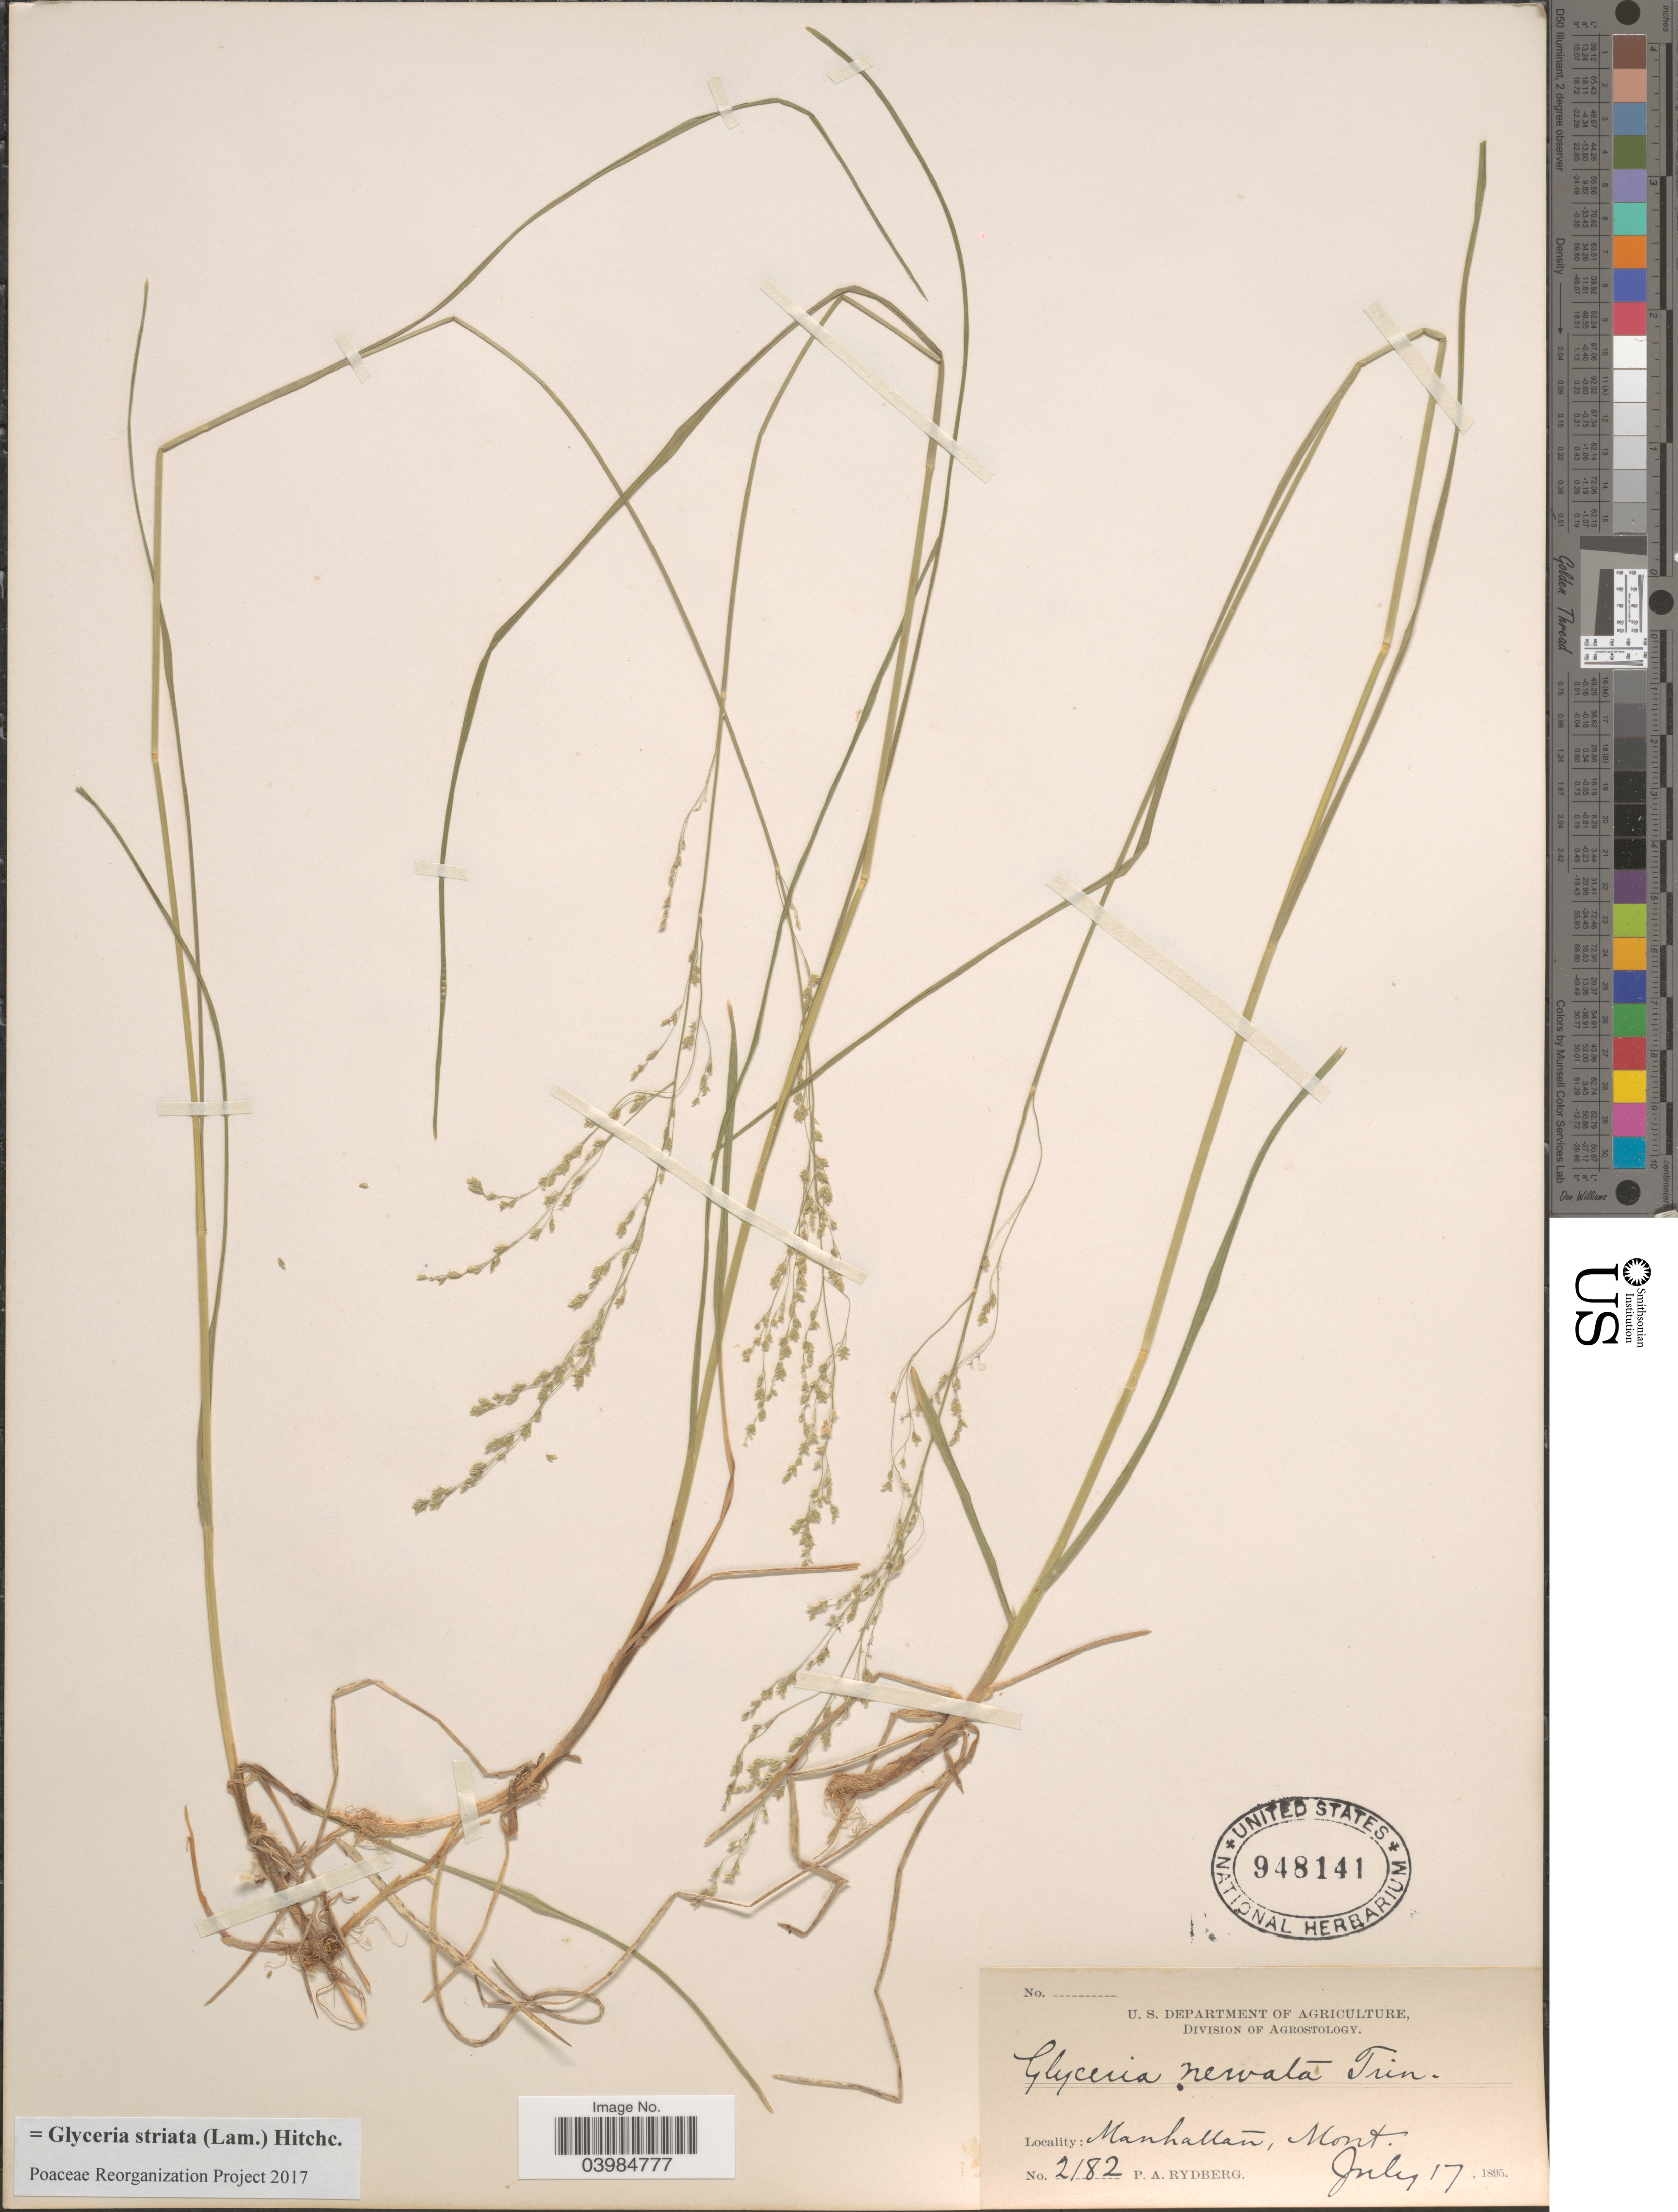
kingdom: Plantae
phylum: Tracheophyta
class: Liliopsida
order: Poales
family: Poaceae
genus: Glyceria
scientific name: Glyceria striata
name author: (Lam.) Hitchc.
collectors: P. A. Rydberg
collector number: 2182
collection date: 1895-07-17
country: United States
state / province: Montana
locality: Manhattan.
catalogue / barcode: US 948141